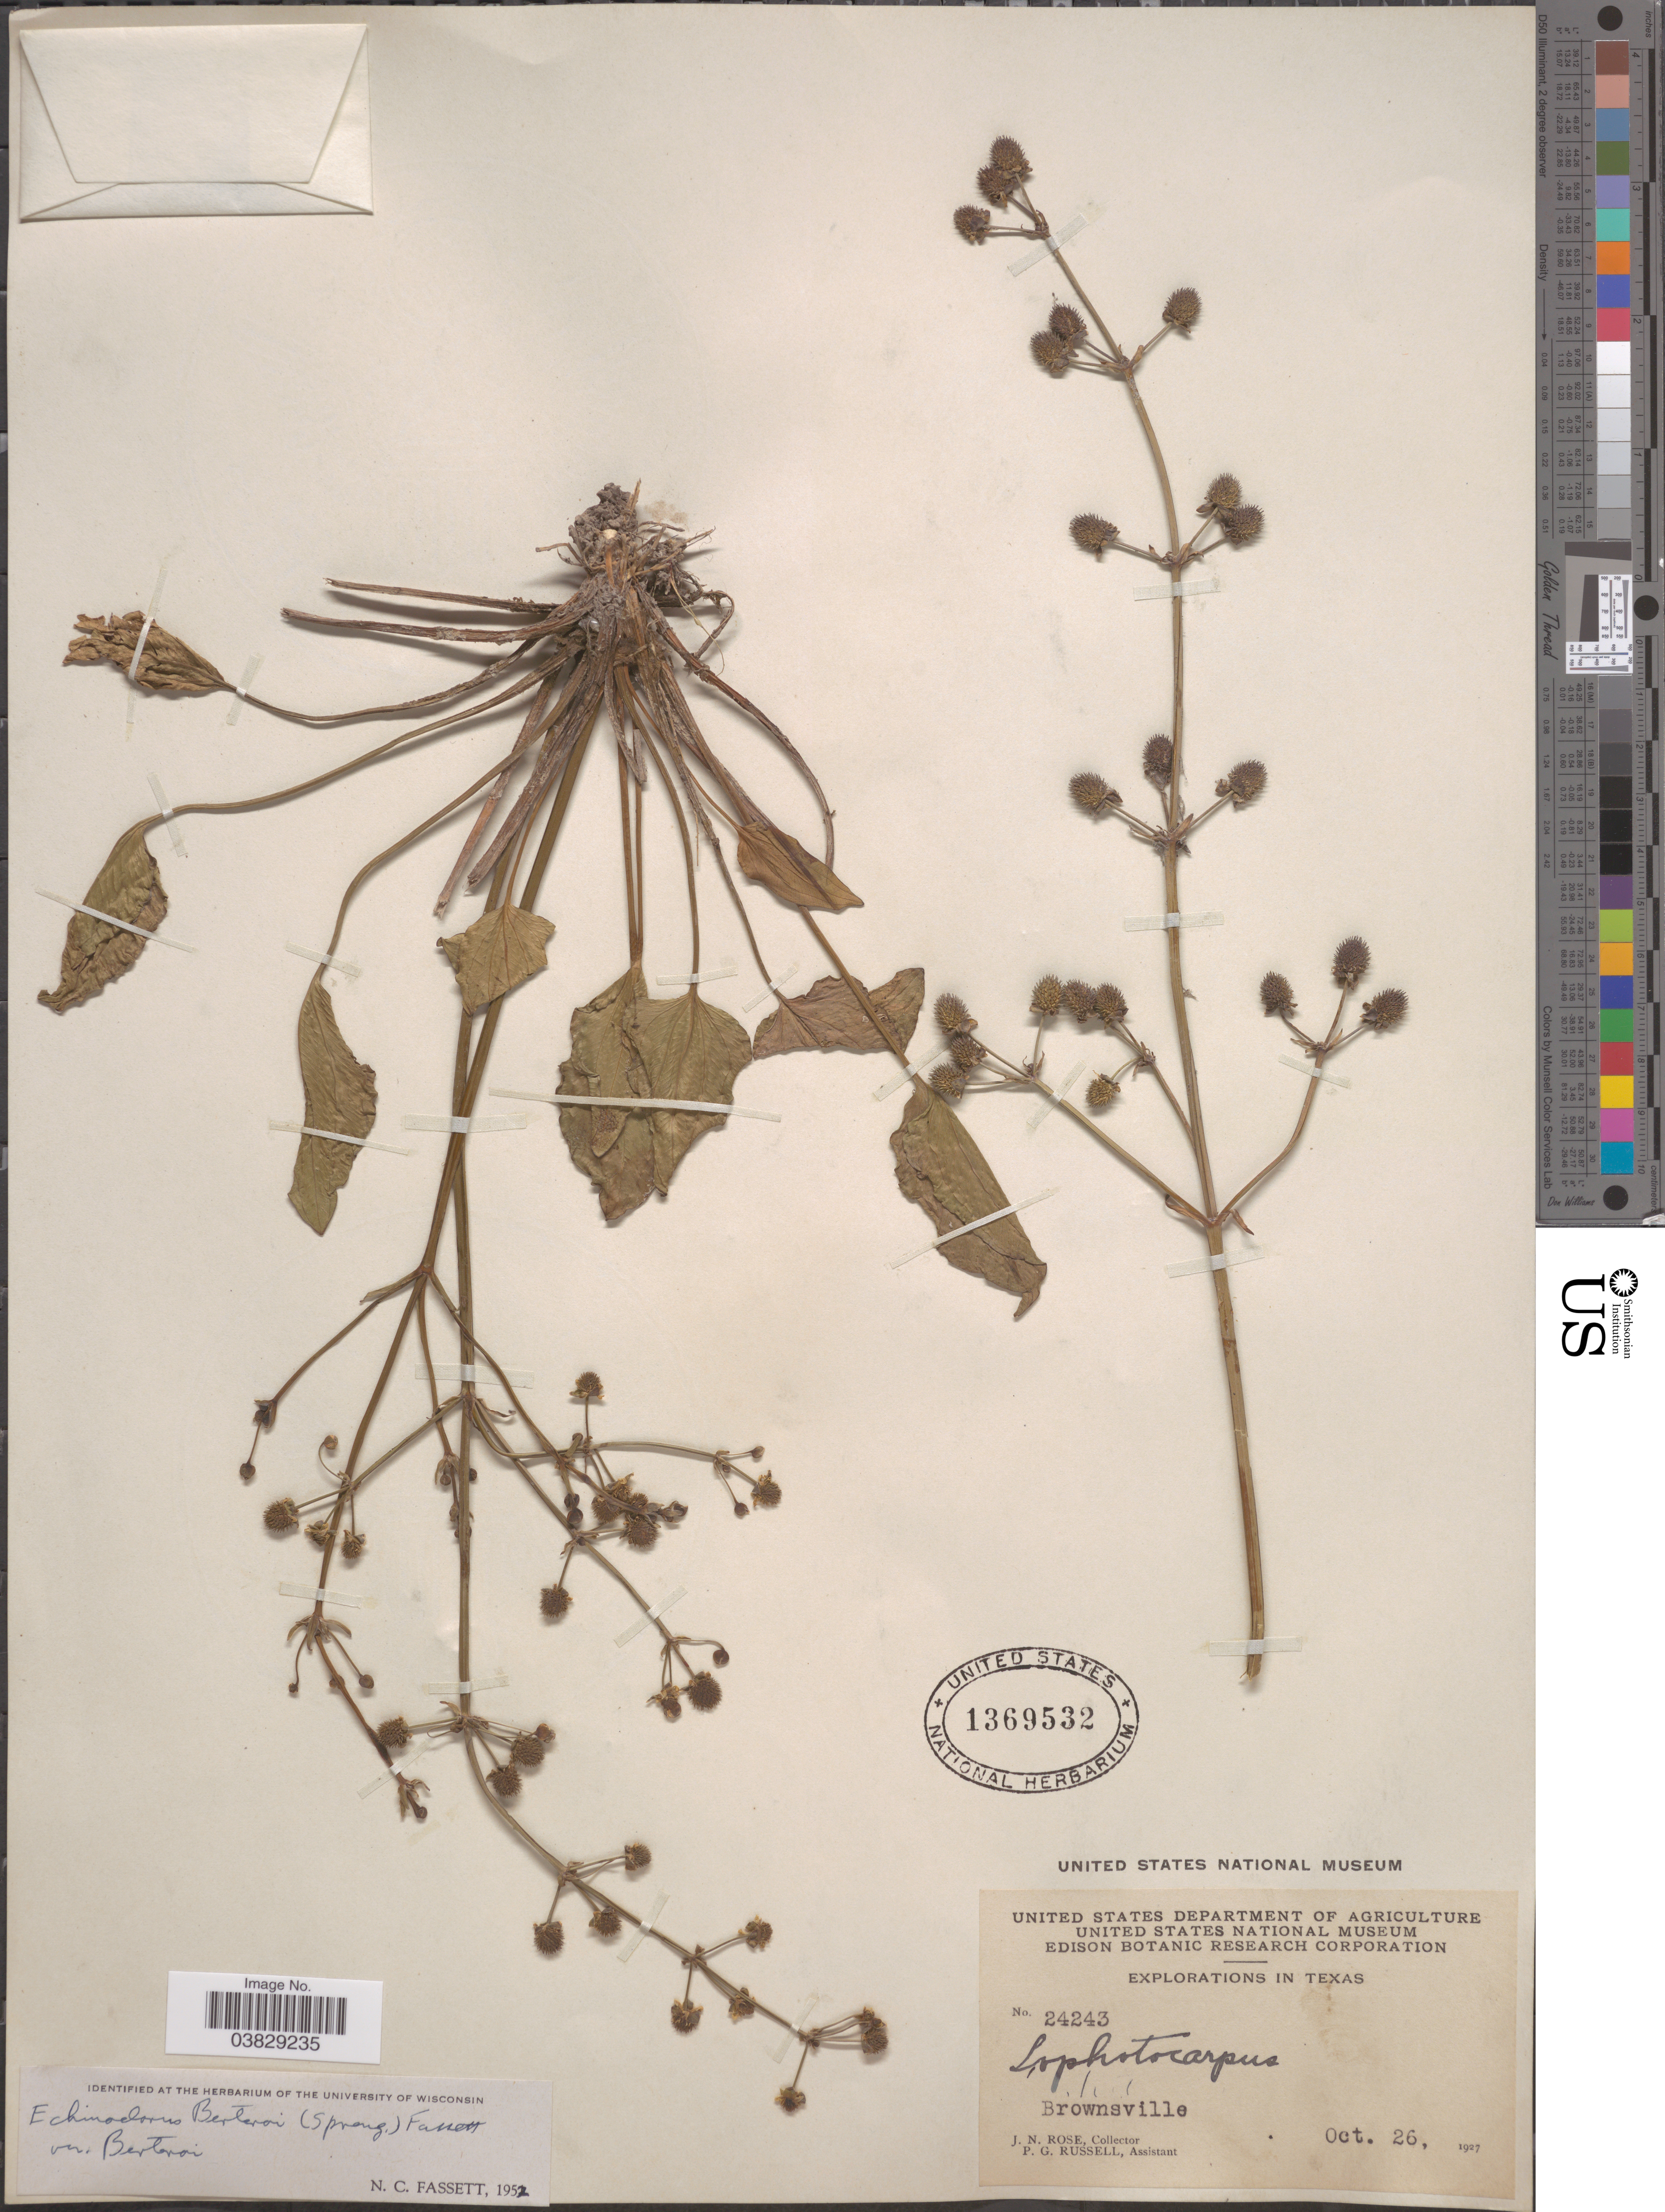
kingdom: Plantae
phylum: Tracheophyta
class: Liliopsida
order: Alismatales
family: Alismataceae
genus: Echinodorus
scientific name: Echinodorus berteroi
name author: (Spreng.) Fassett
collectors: J. N. Rose & P. G. Russell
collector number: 24243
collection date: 1927-10-26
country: United States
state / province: Texas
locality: Brownsville.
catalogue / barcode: US 1369532